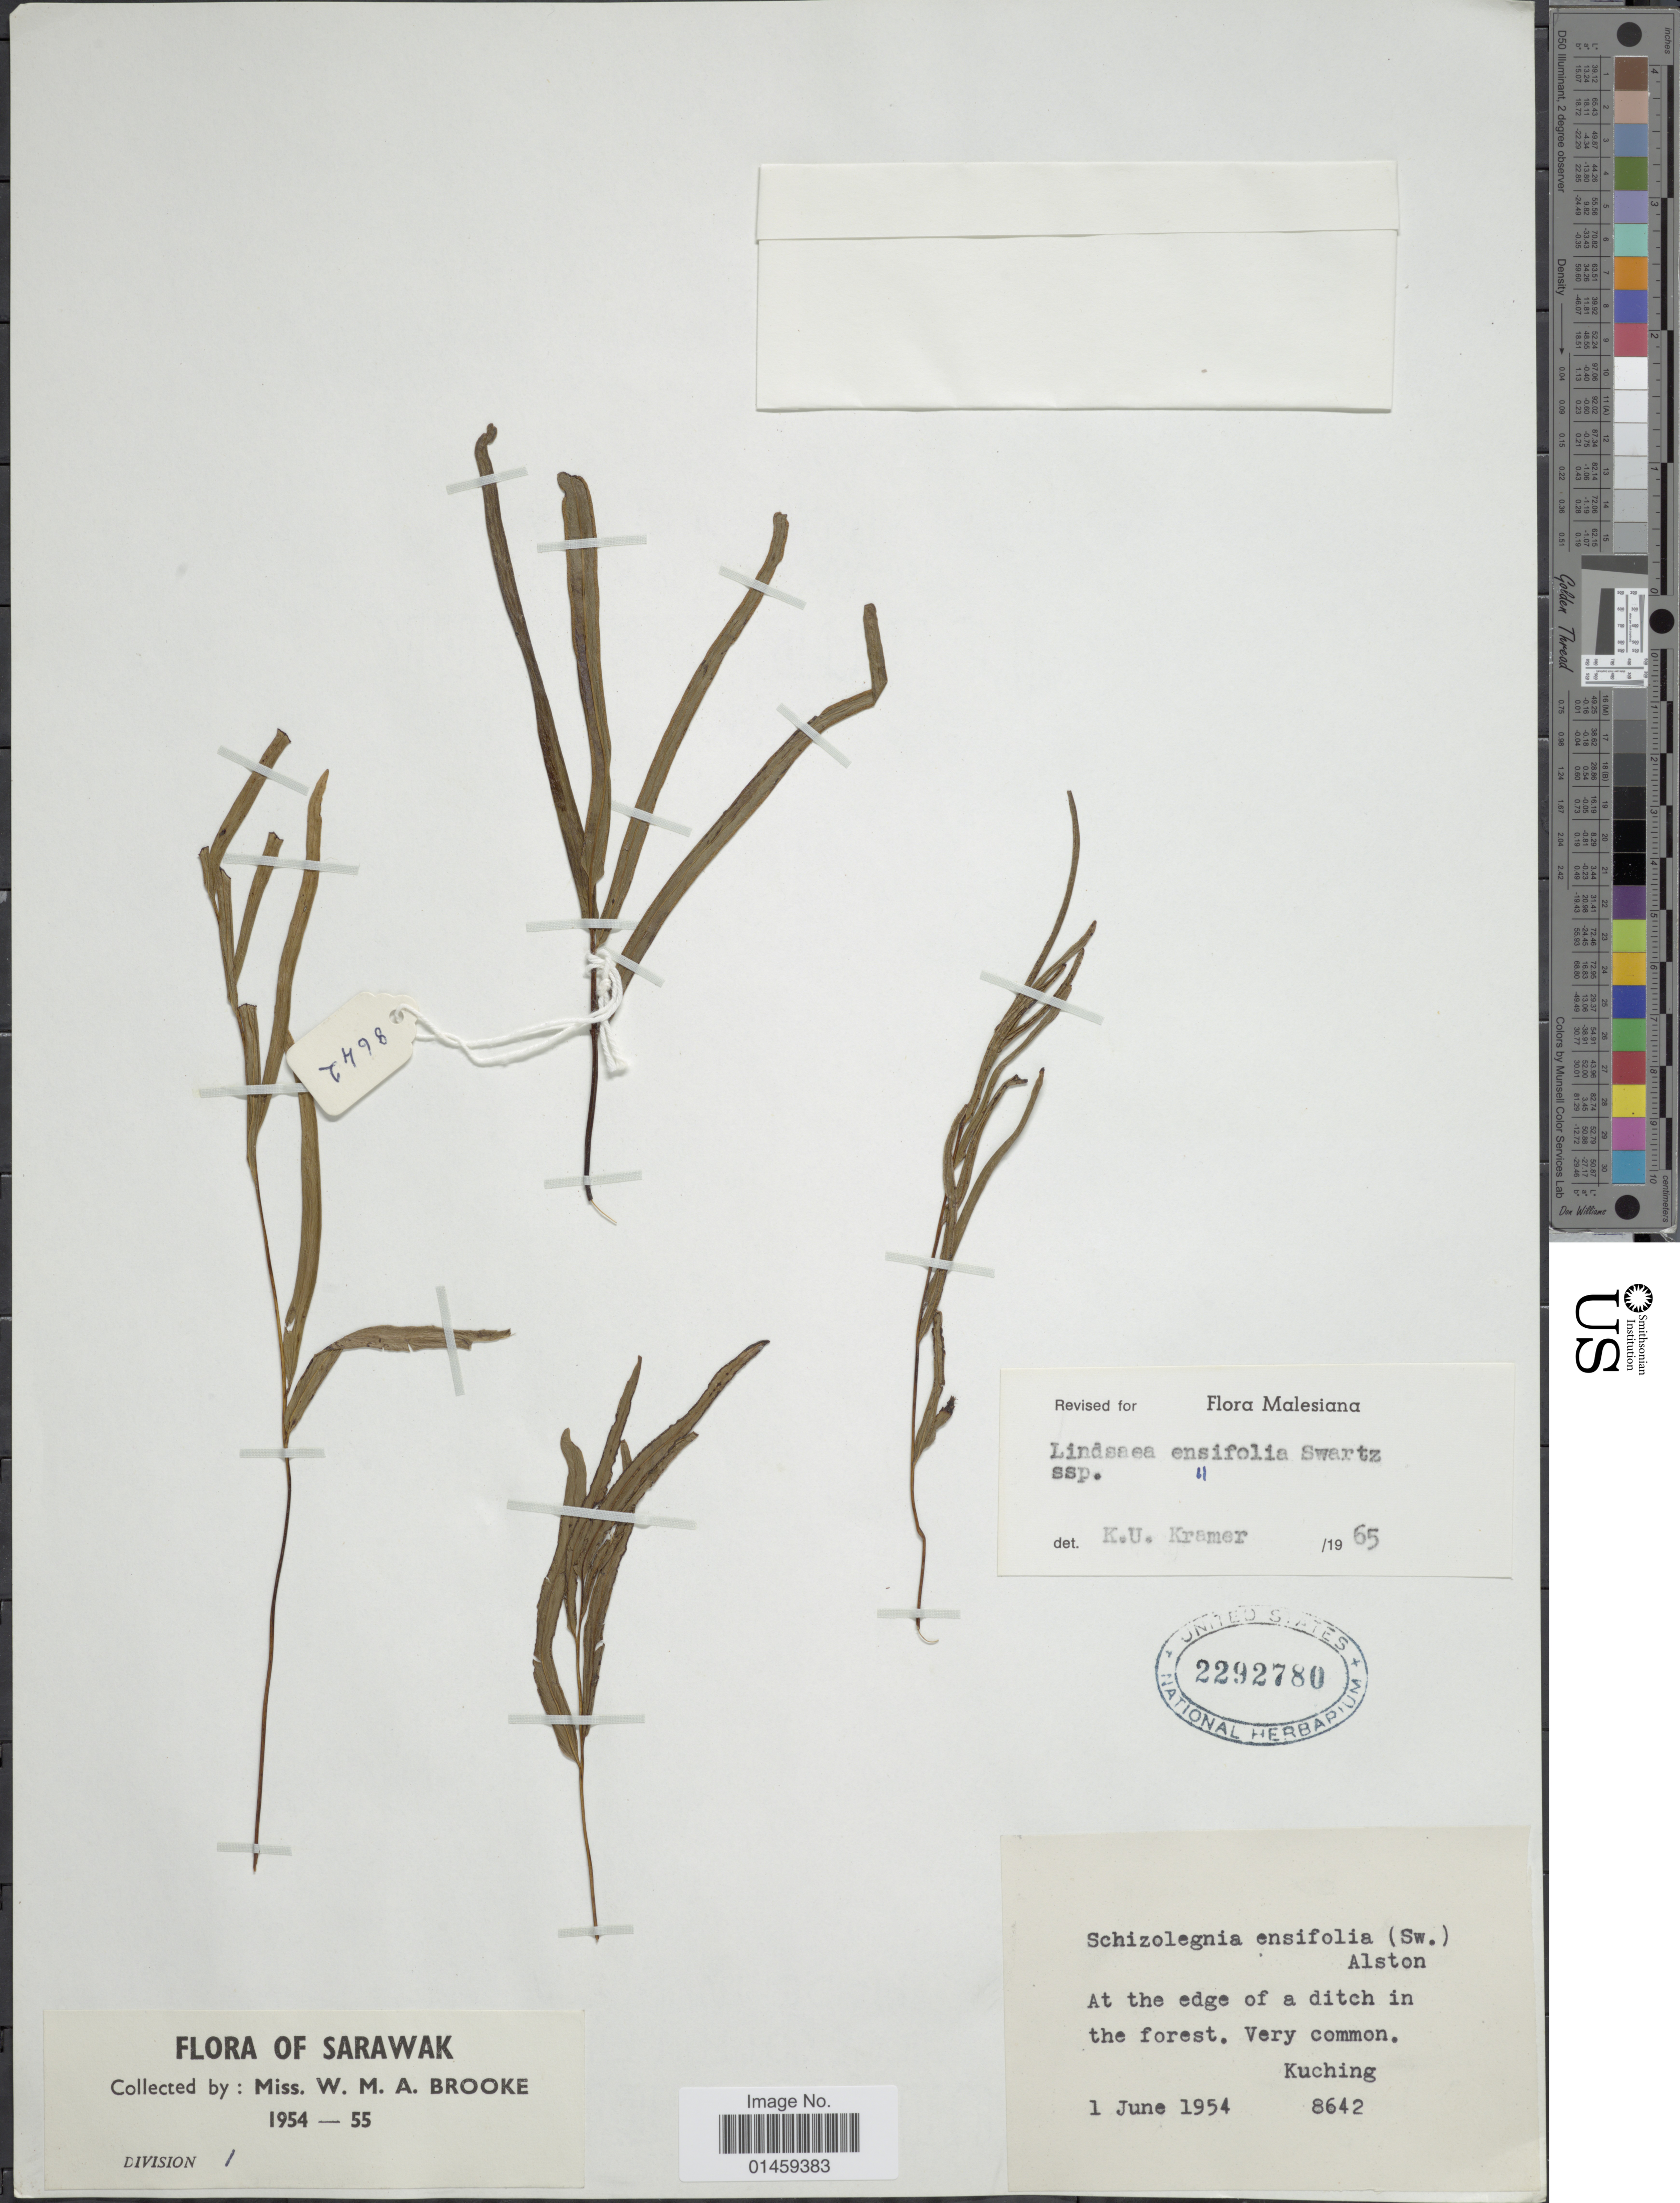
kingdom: Plantae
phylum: Tracheophyta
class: Polypodiopsida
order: Polypodiales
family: Lindsaeaceae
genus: Lindsaea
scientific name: Lindsaea ensifolia subsp. ensifolia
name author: Sw.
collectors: W. Brooke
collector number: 8642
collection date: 1954-06-01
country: Malaysia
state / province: Sarawak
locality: Kuching.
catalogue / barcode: US 2292780